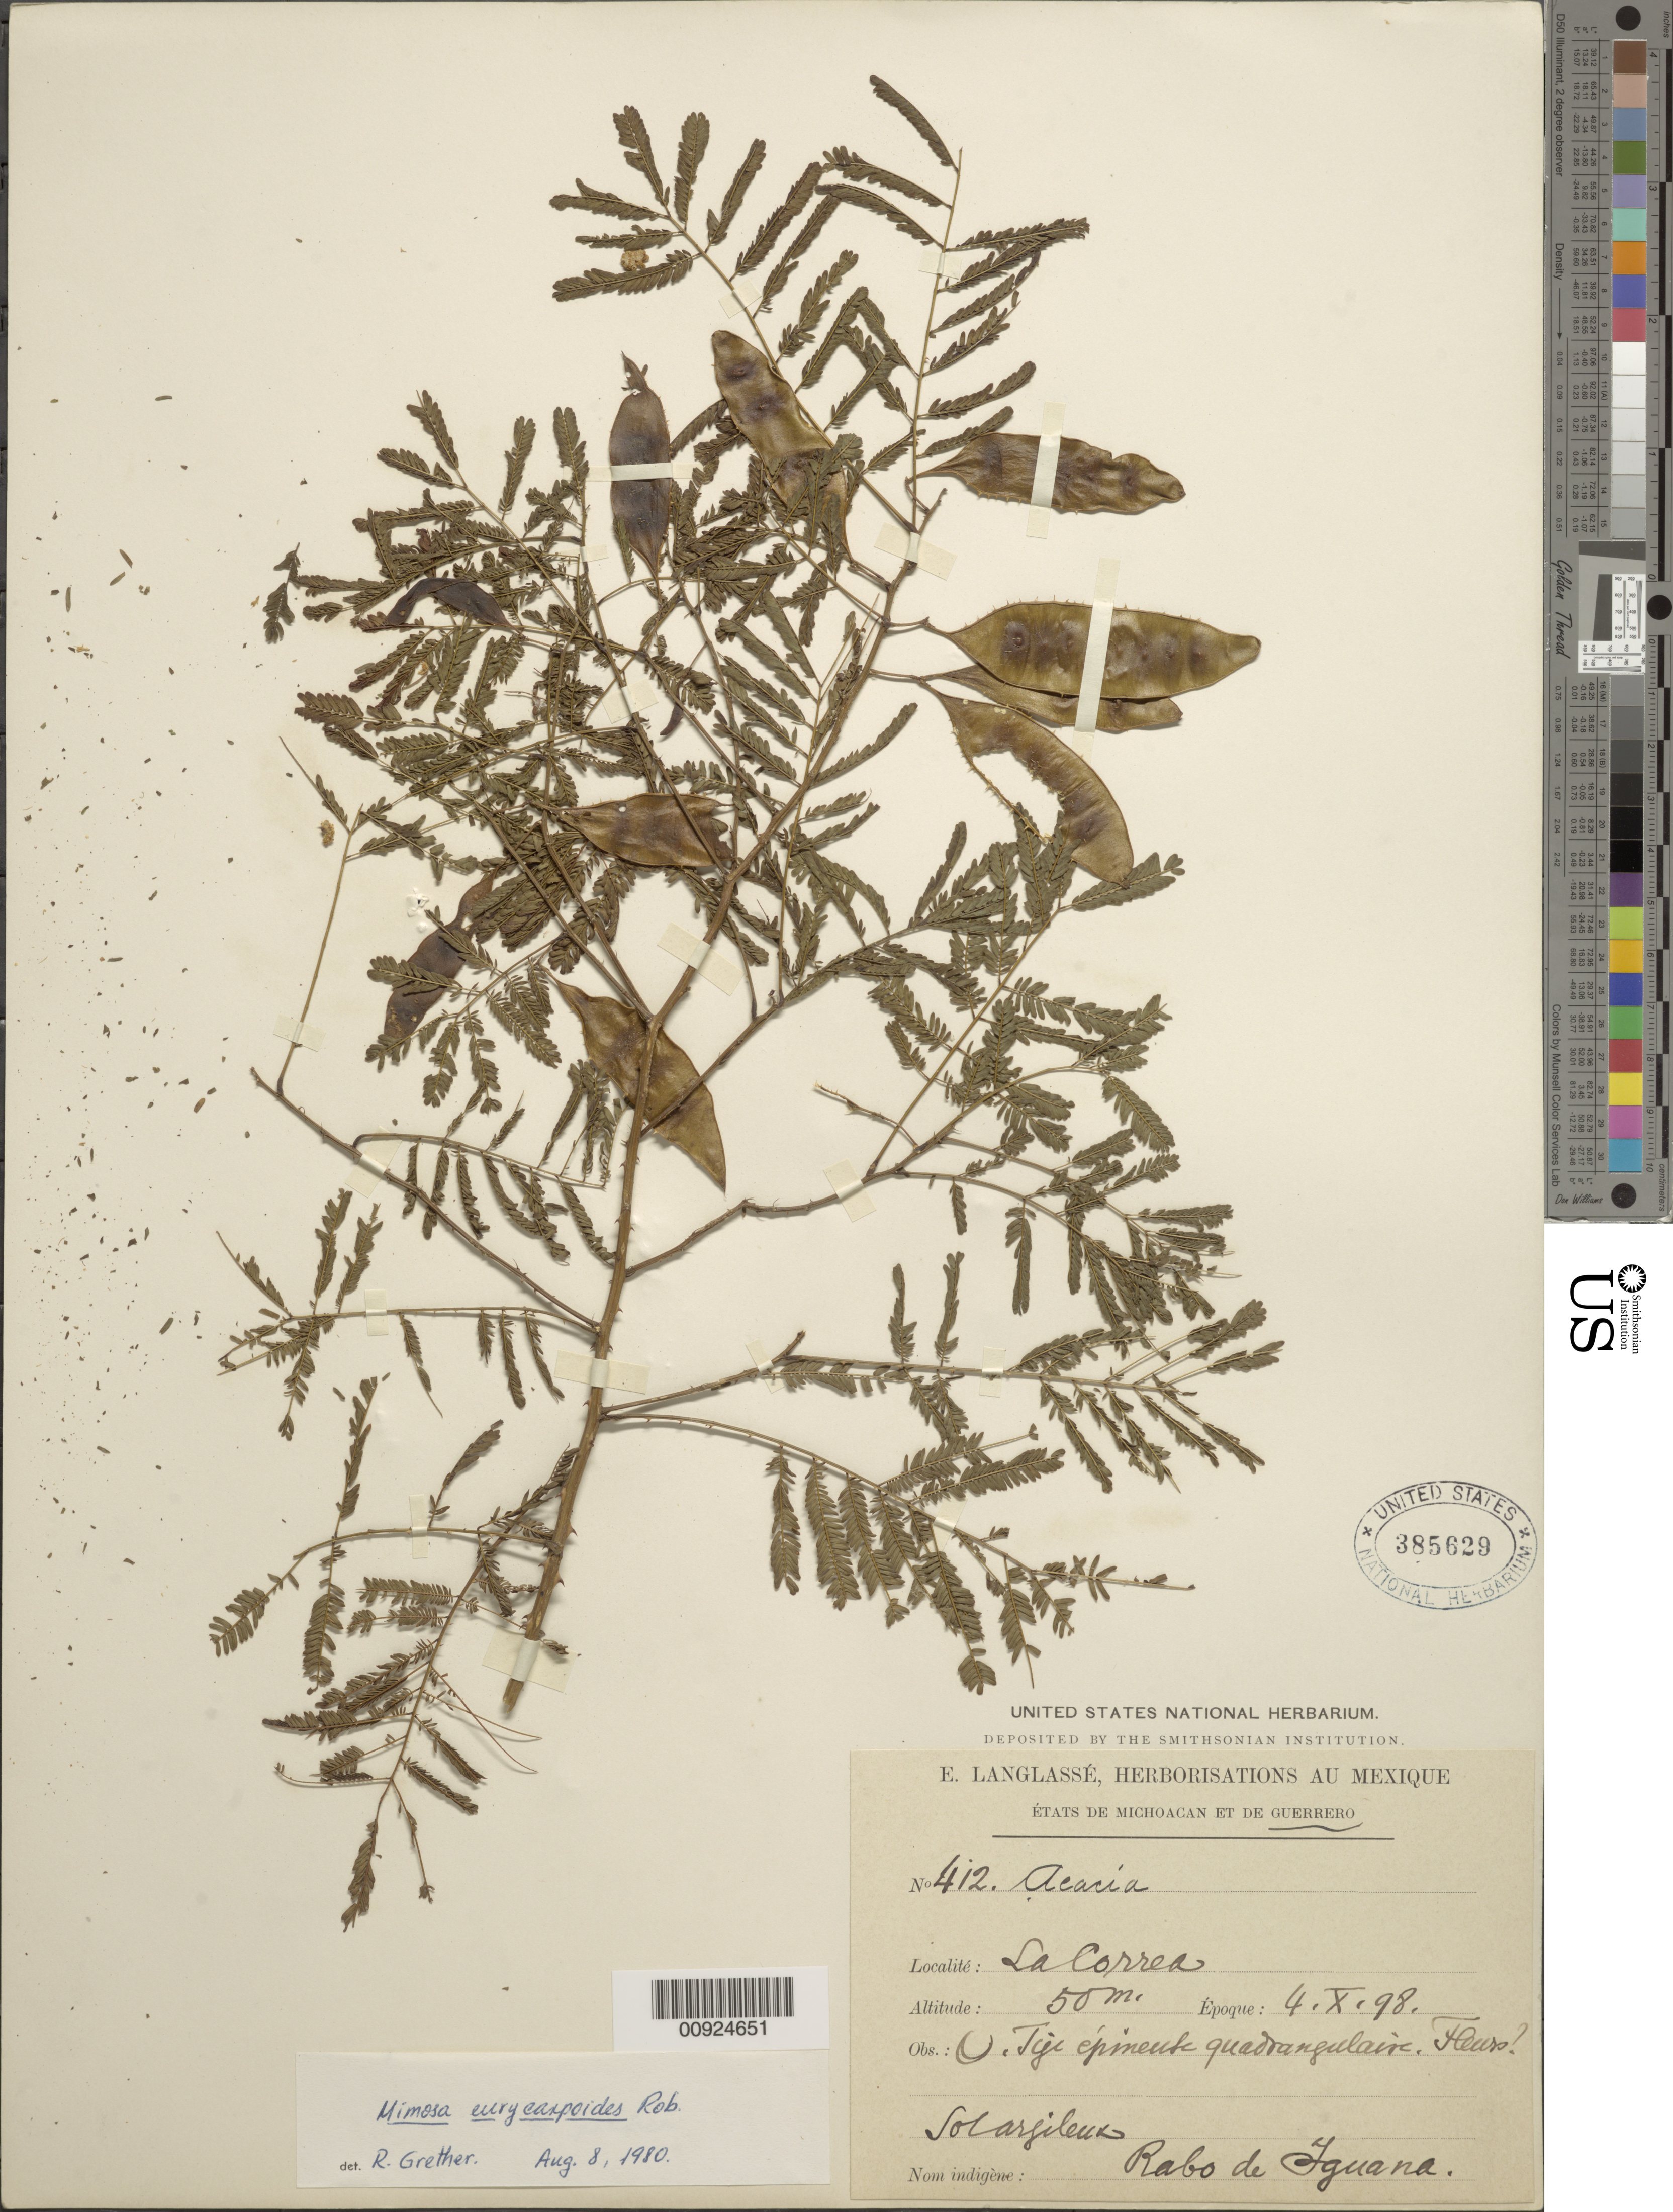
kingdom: Plantae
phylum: Tracheophyta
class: Magnoliopsida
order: Fabales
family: Fabaceae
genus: Mimosa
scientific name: Mimosa eurycarpoides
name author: B.L. Rob.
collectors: E. Langlassé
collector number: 412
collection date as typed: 04 Oct 1898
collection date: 1898-10-04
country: Mexico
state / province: Guerrero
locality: La Correa. État de Guerrero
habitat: Sol argileux.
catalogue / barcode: US 385629